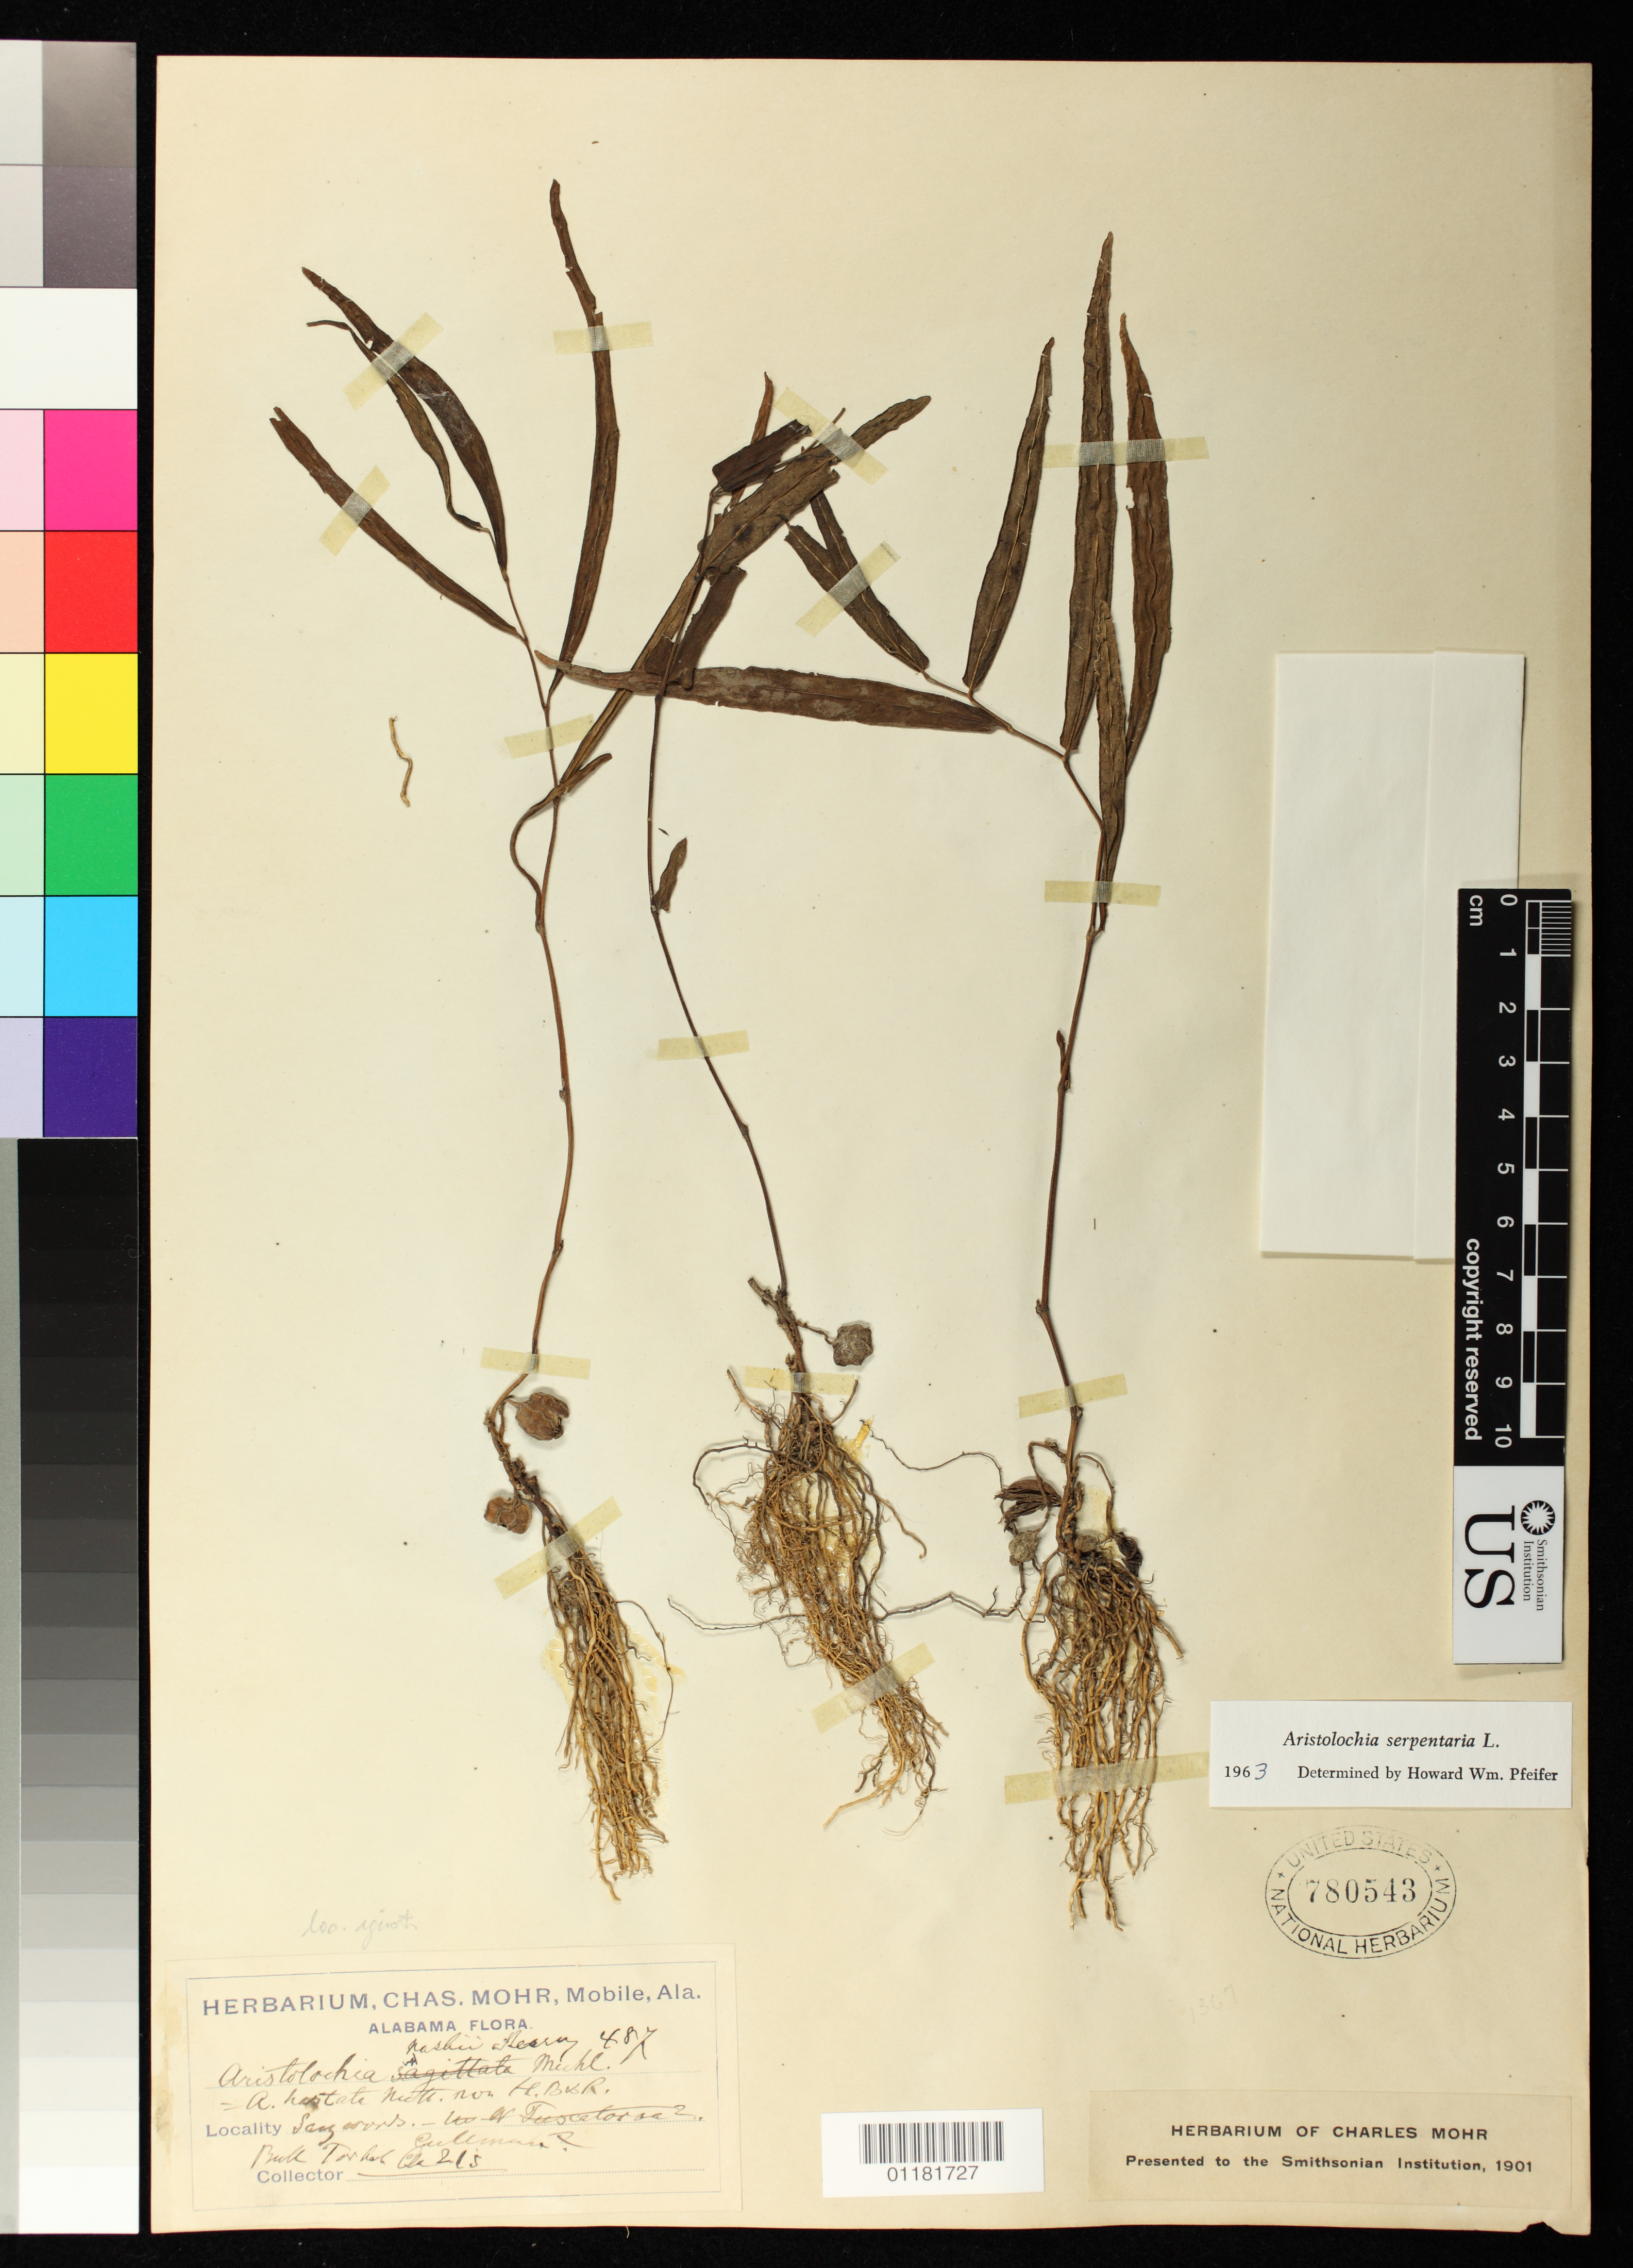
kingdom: Plantae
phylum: Tracheophyta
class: Magnoliopsida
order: Piperales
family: Aristolochiaceae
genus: Aristolochia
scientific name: Aristolochia serpentaria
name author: L.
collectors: C. T. Mohr & S. B. Buckley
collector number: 215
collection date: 1891-05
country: United States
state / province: Alabama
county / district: Cullman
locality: Cullman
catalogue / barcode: US 780543